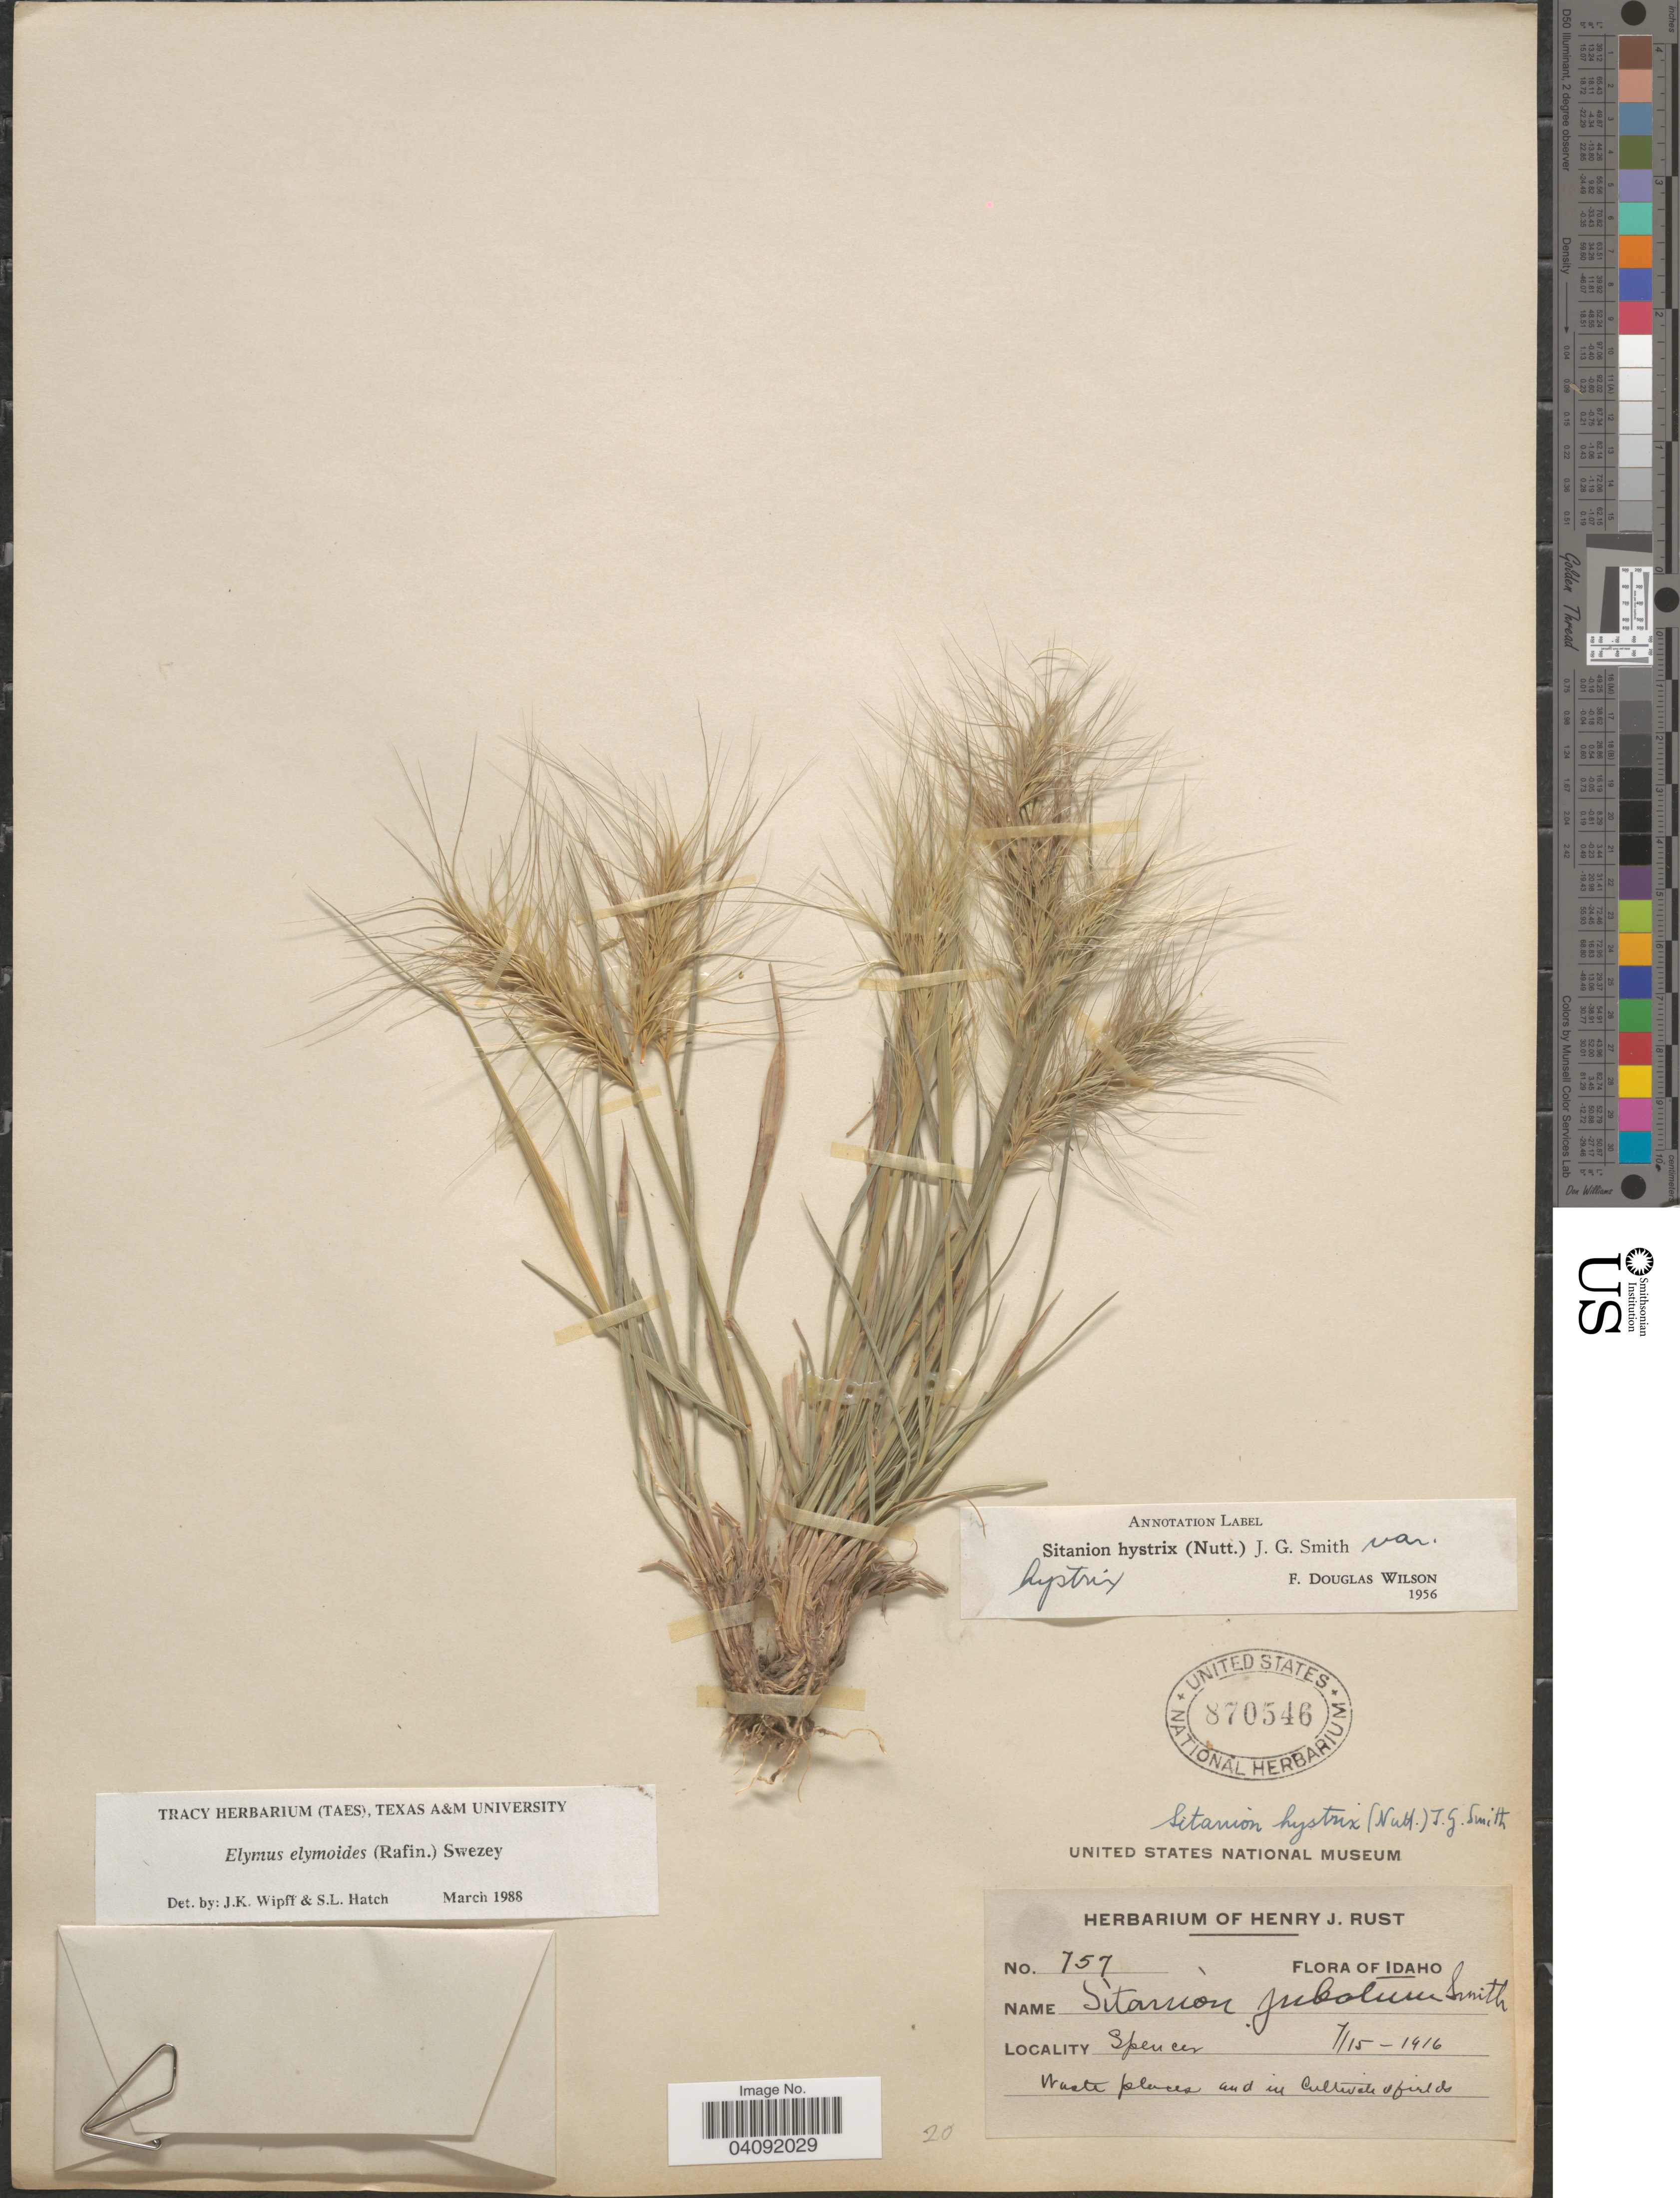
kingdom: Plantae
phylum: Tracheophyta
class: Liliopsida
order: Poales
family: Poaceae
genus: Elymus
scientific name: Elymus elymoides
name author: (Raf.) Swezey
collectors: ex herb. Henry J. Rust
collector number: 757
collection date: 1916-07-15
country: United States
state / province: Idaho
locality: Spencer. Waste places and in cultivated fields.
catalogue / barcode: US 870546